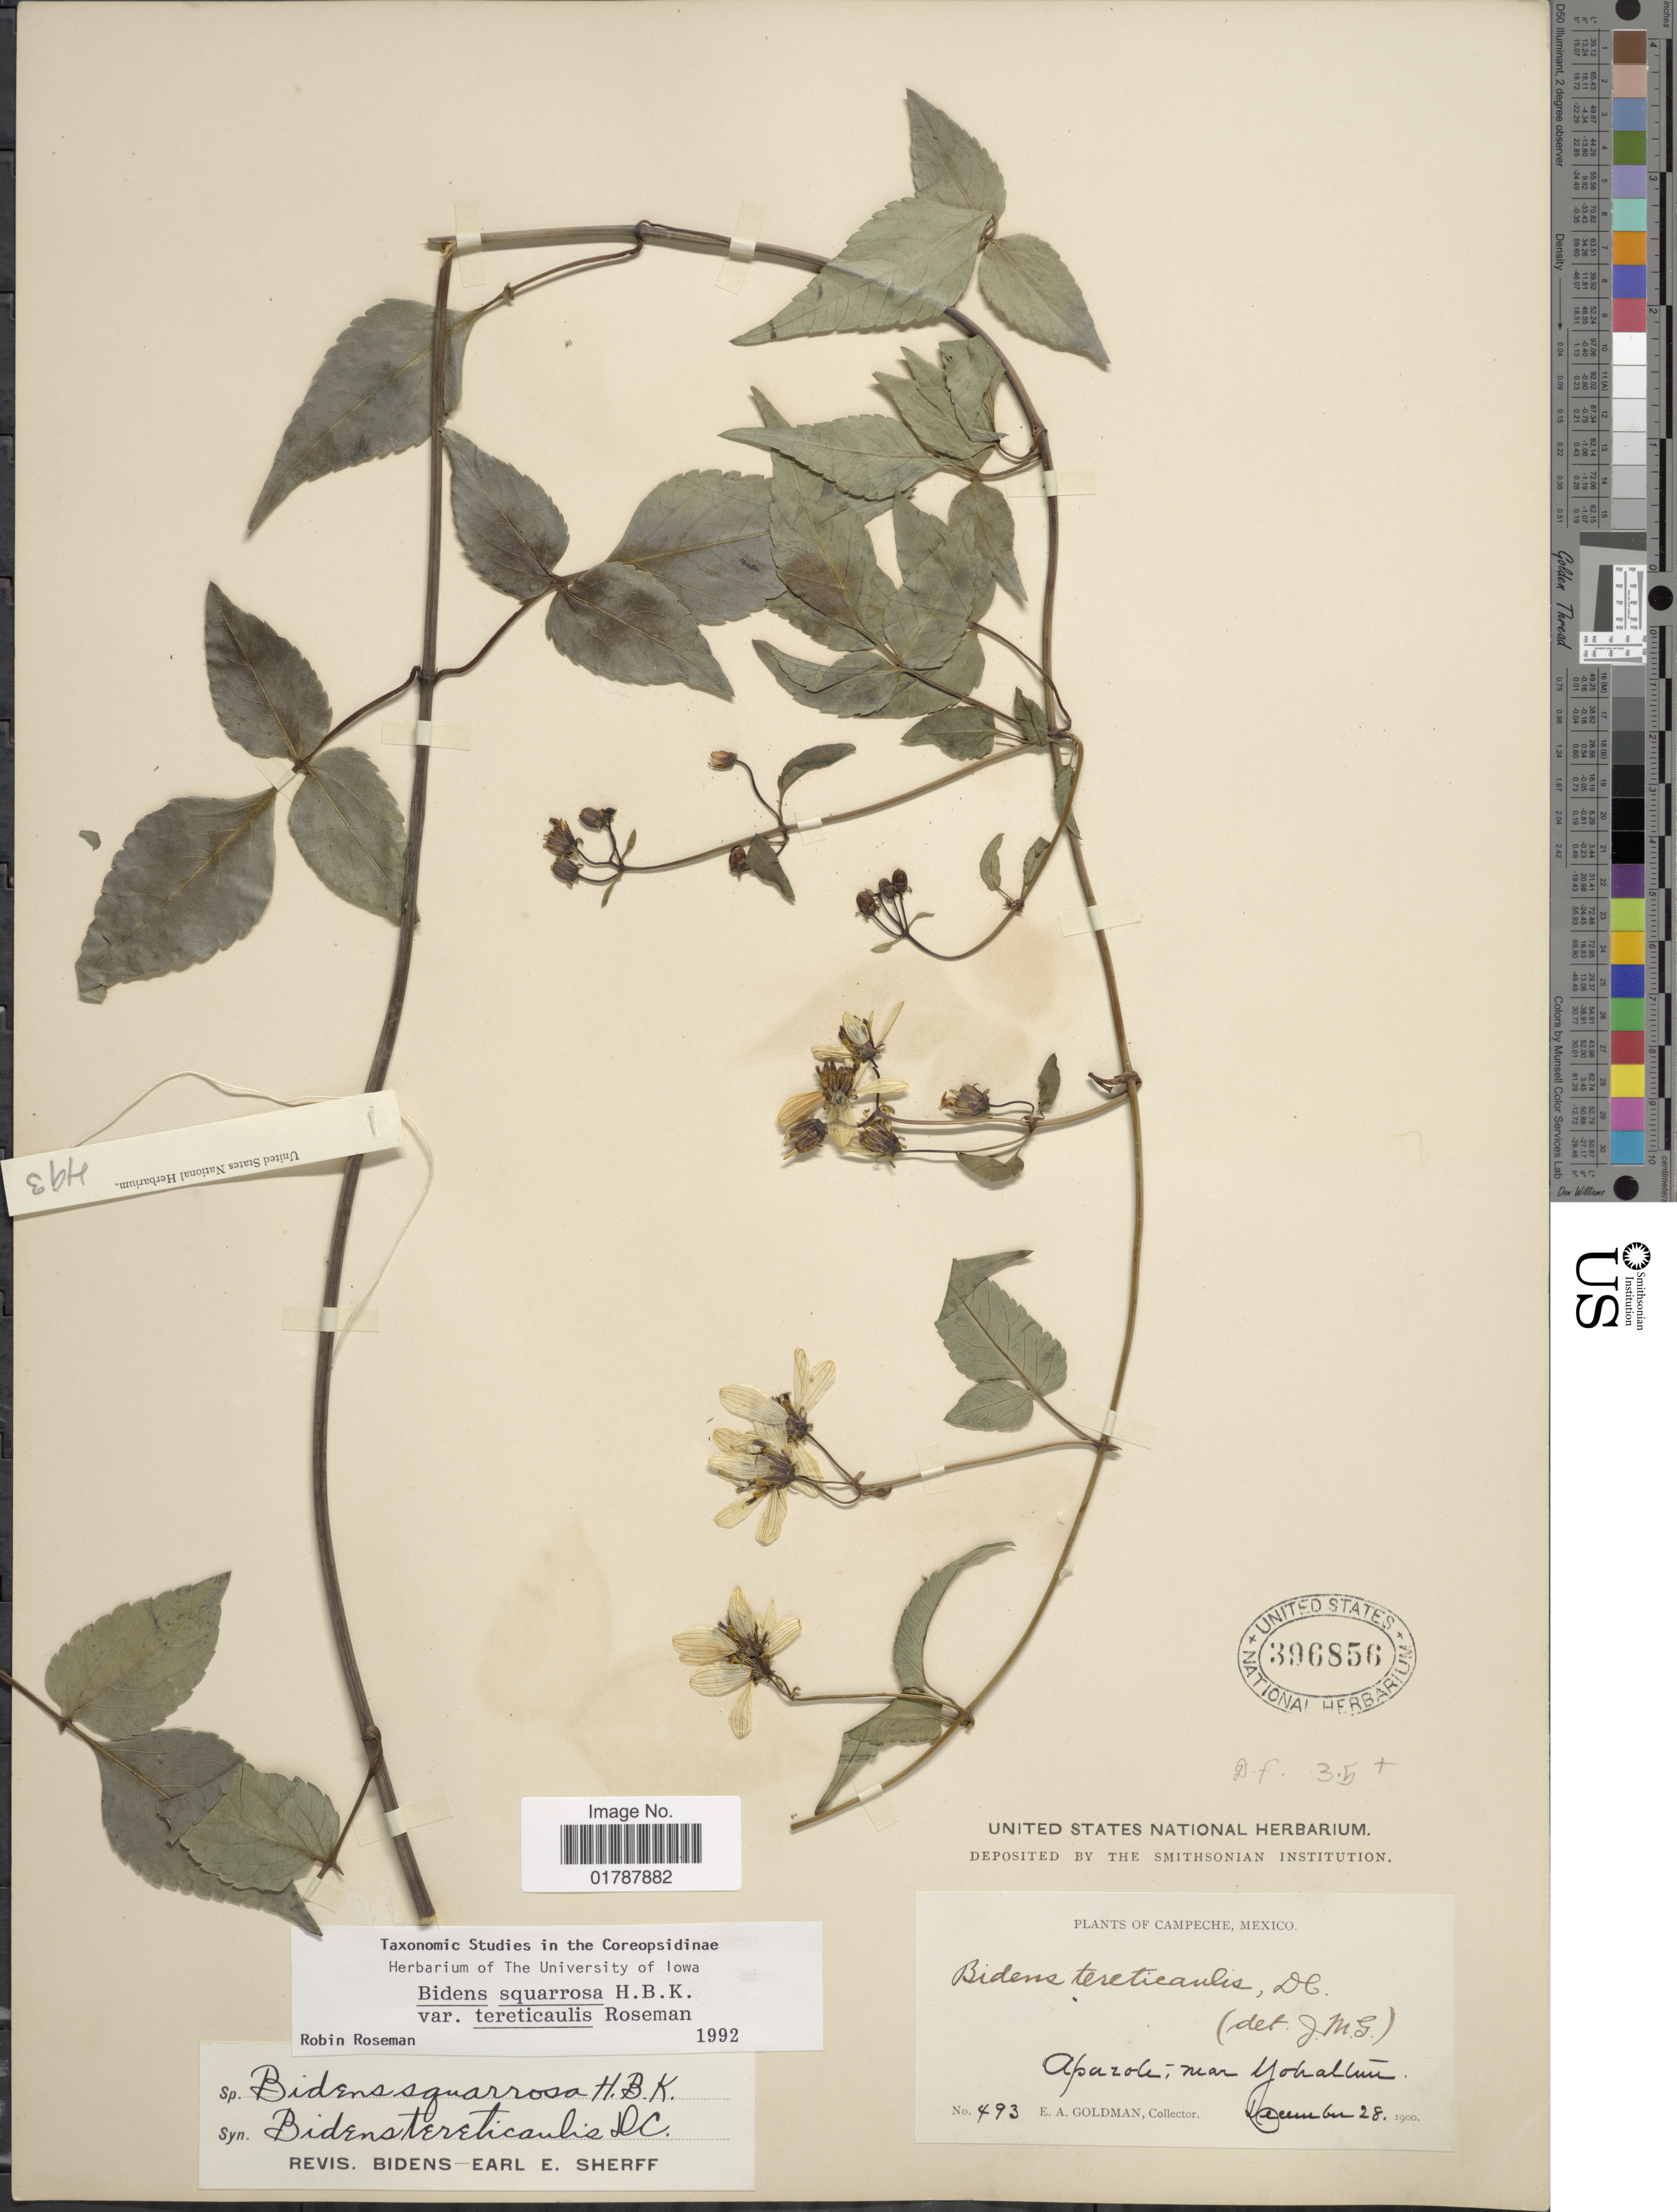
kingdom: Plantae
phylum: Tracheophyta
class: Magnoliopsida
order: Asterales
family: Asteraceae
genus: Bidens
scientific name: Bidens squarrosa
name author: Kunth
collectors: E. A. Goldman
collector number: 493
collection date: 1900-12-28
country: Mexico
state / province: Campeche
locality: Campeche, Mexico, Aparole, near Yokaltun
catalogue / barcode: US 396856